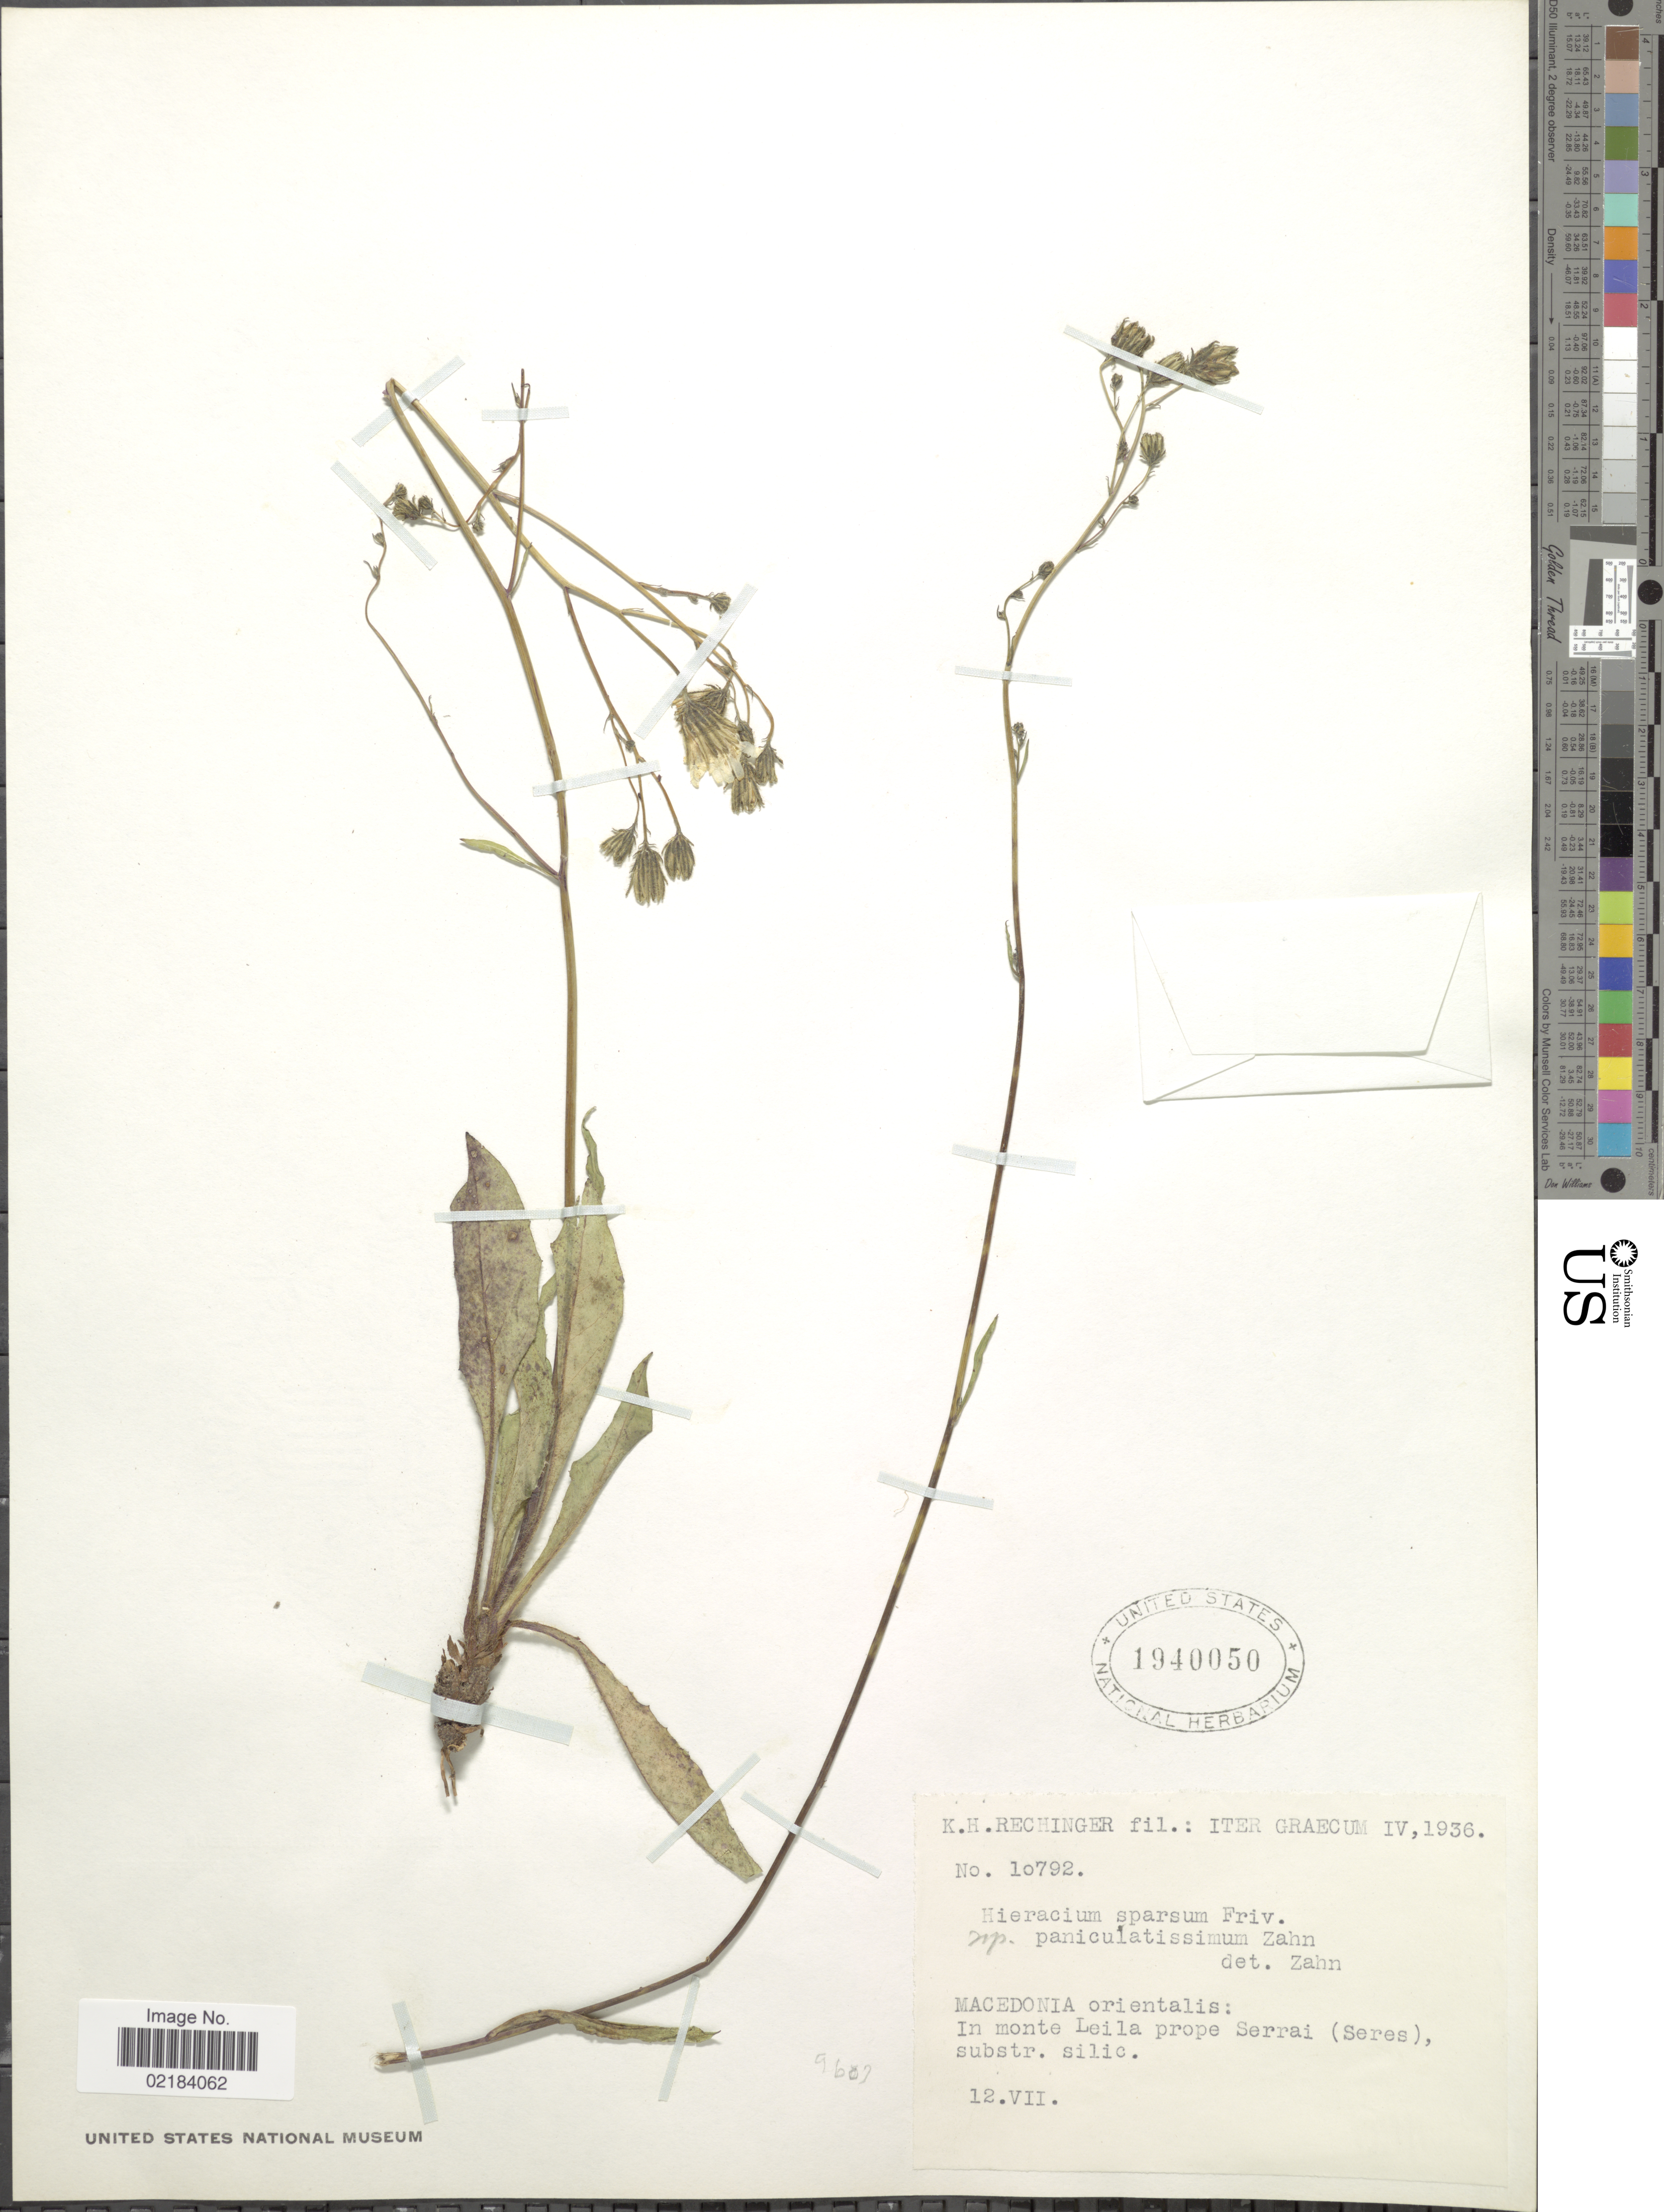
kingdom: Plantae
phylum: Tracheophyta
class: Magnoliopsida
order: Asterales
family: Asteraceae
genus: Hieracium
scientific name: Hieracium sparsum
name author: Friv.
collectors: K. H. Rechinger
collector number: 10792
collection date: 1936-07-12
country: North Macedonia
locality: Macedonia orientalis: In mostis Leila prope Serrai (Seres), substr. silic.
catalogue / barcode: US 1940050